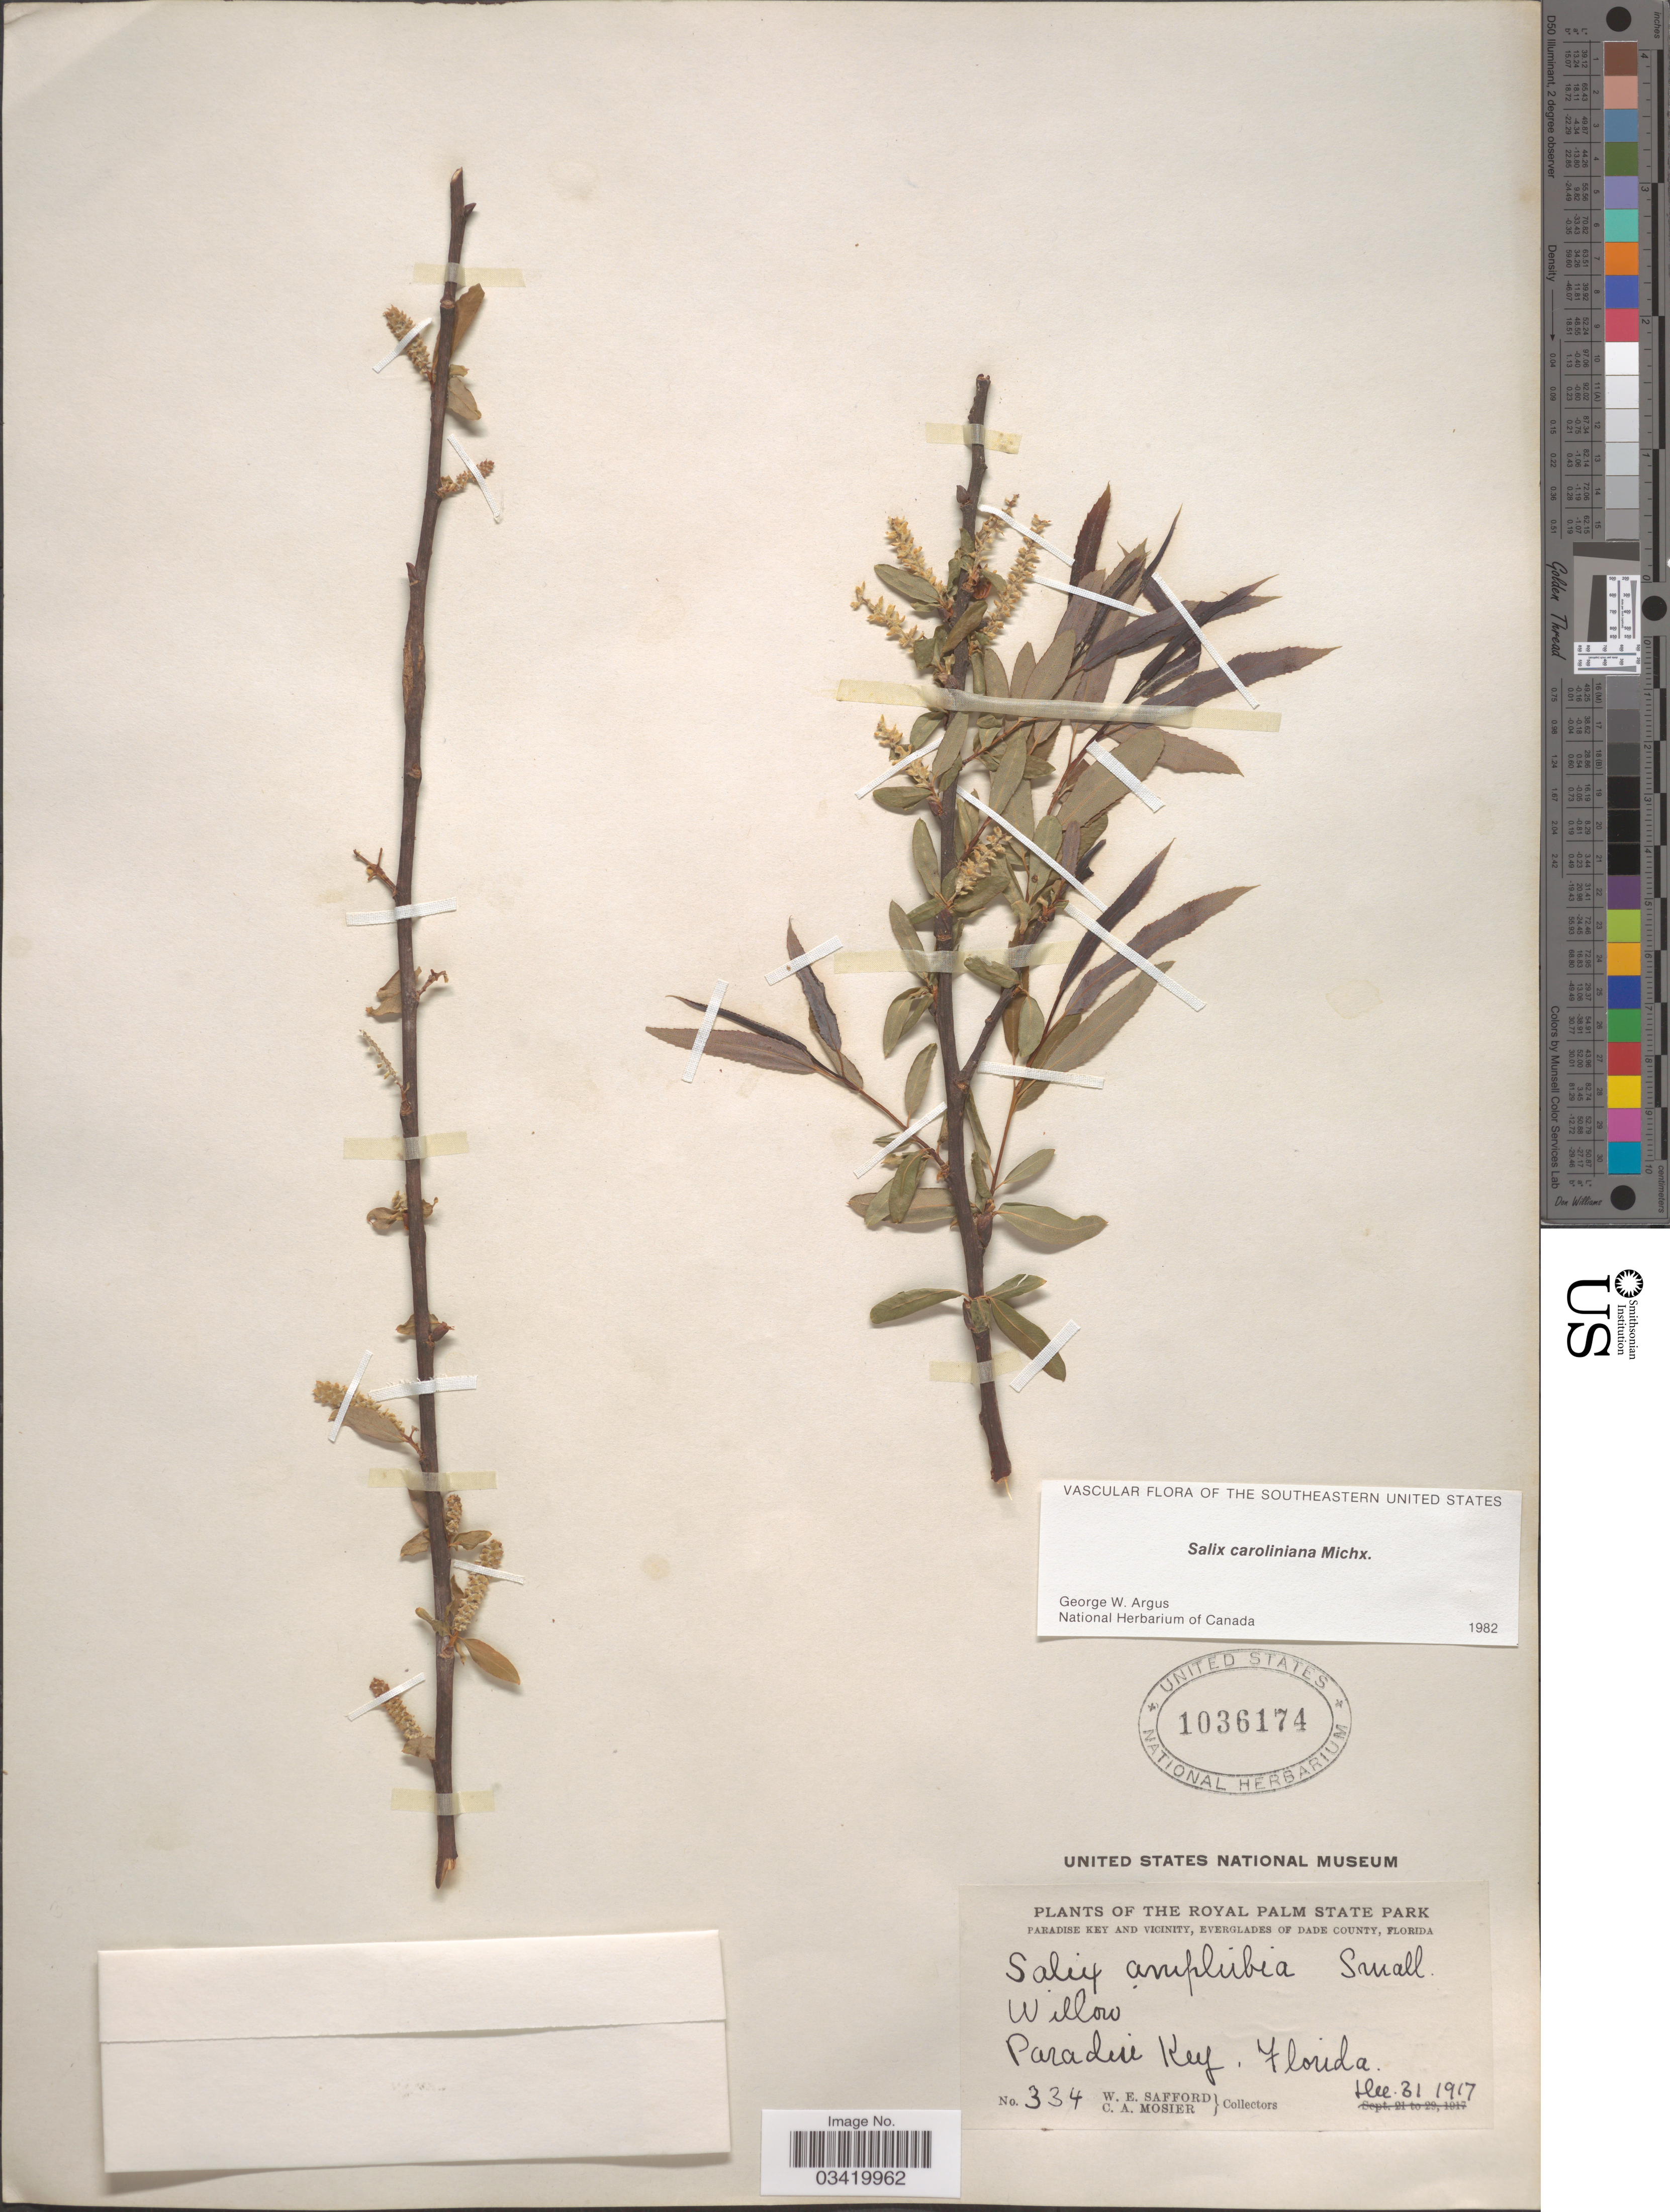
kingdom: Plantae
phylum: Tracheophyta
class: Magnoliopsida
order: Malpighiales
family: Salicaceae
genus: Salix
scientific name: Salix caroliniana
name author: Michx.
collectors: W. E. Safford & C. A. Mosier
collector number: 334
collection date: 1917-12-31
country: United States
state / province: Florida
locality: The Royal Palm State. Paradise Key. Everglades of Dade County.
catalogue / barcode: US 1036174